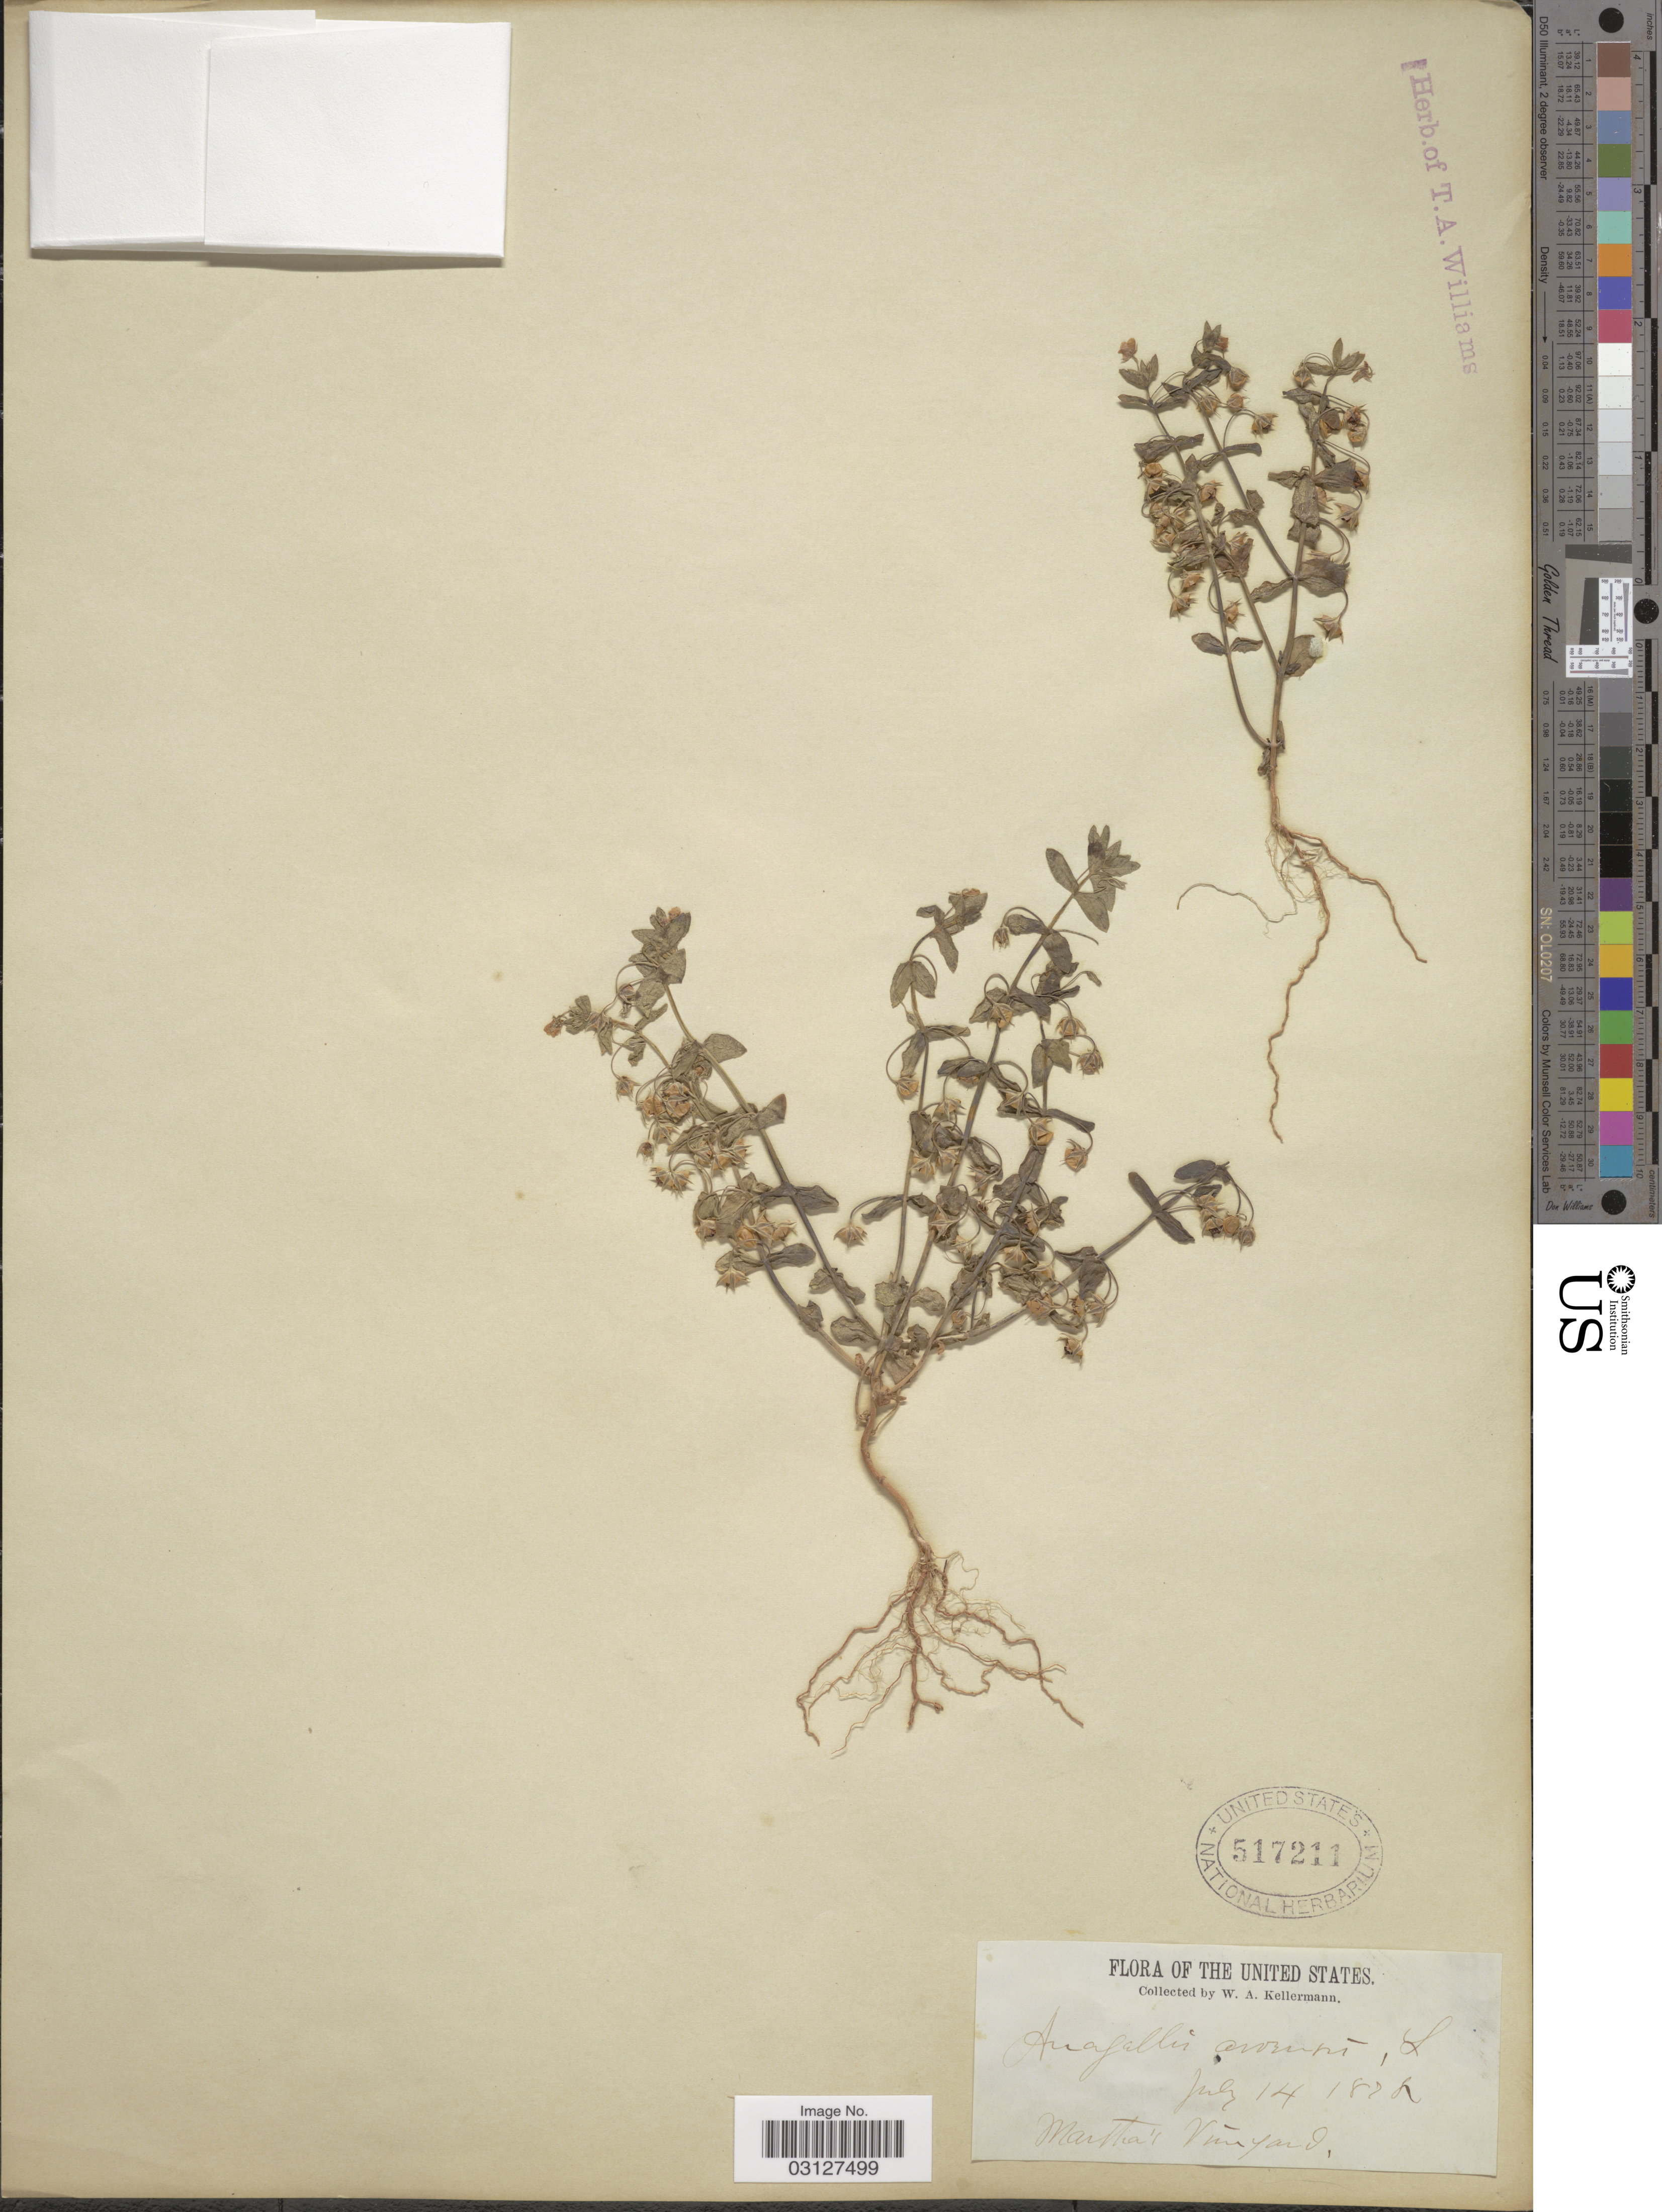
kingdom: Plantae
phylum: Tracheophyta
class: Magnoliopsida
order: Ericales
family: Primulaceae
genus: Anagallis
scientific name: Anagallis arvensis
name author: L.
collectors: W. Kellerman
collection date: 1878-07-14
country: United States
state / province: Massachusetts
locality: Martha's Vineyard.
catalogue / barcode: US 517211